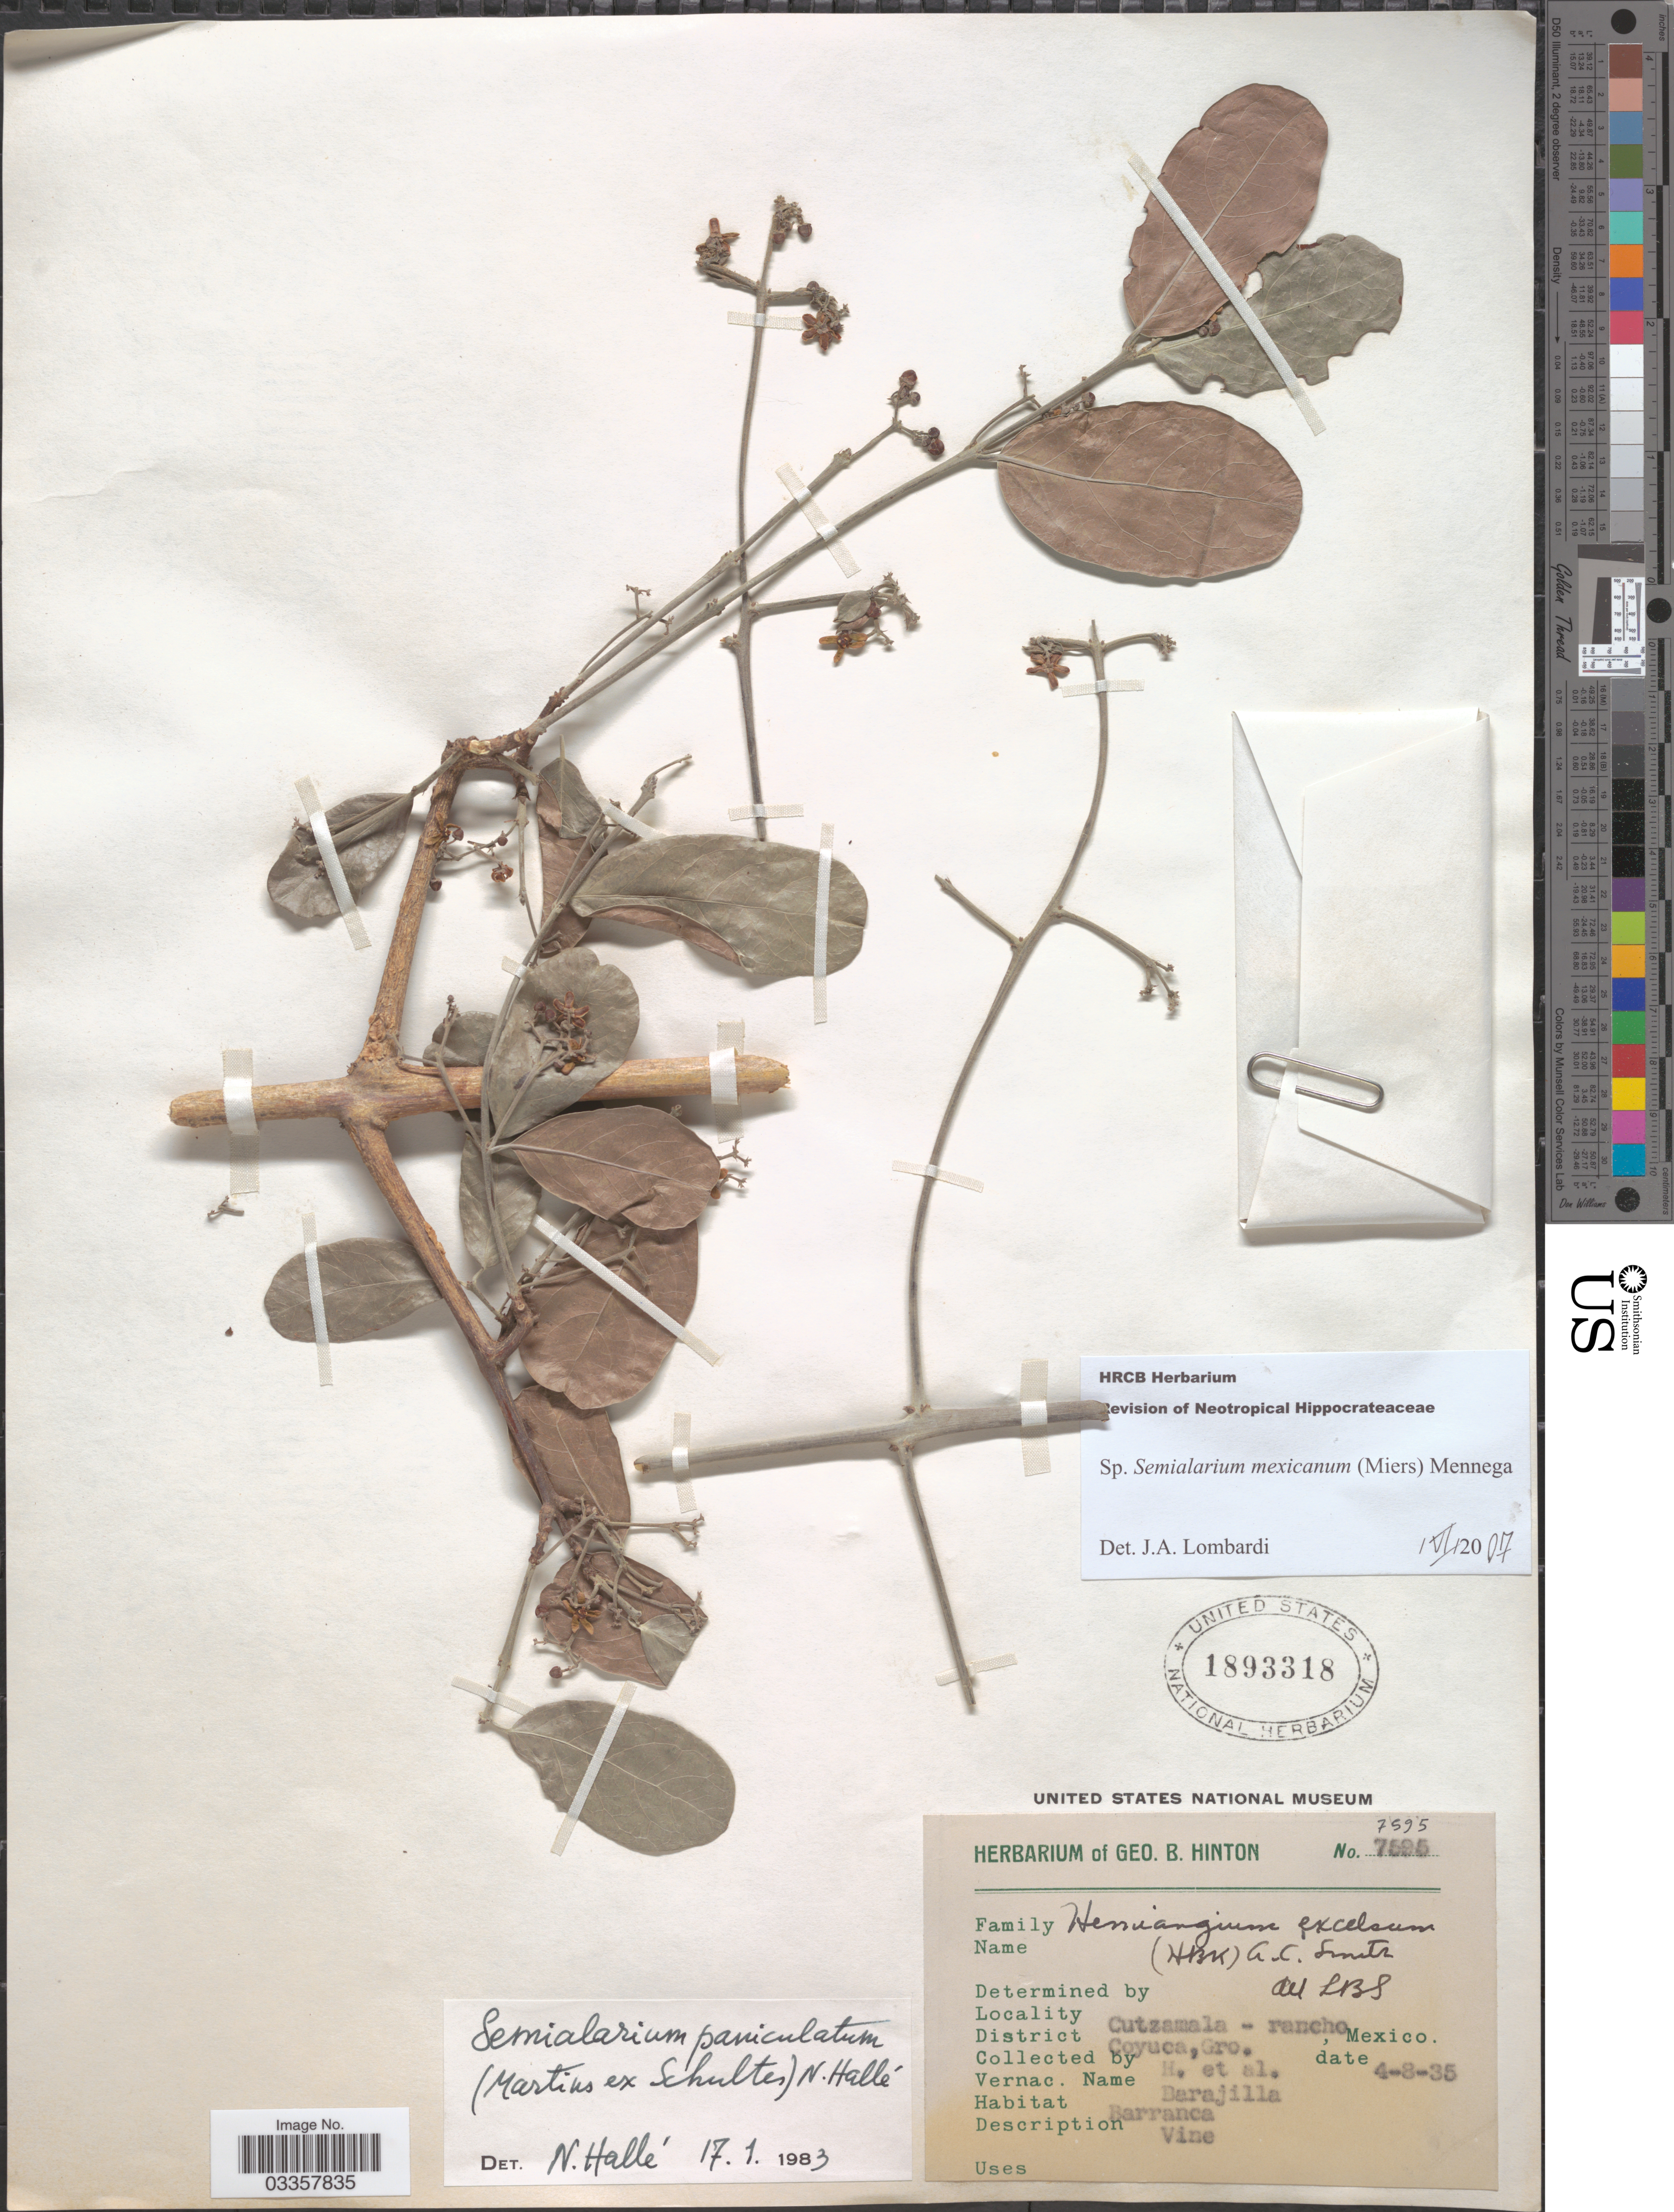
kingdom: Plantae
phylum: Tracheophyta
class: Magnoliopsida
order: Celastrales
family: Celastraceae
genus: Semialarium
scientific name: Semialarium mexicanum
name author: (Miers) Mennega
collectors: G. B. Hinton & et al.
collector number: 7595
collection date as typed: Transcribed d/m/y: 4/8/35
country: Mexico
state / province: Guerrero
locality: Cutzamala - rancho. District Coyuca.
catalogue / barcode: US 1893318